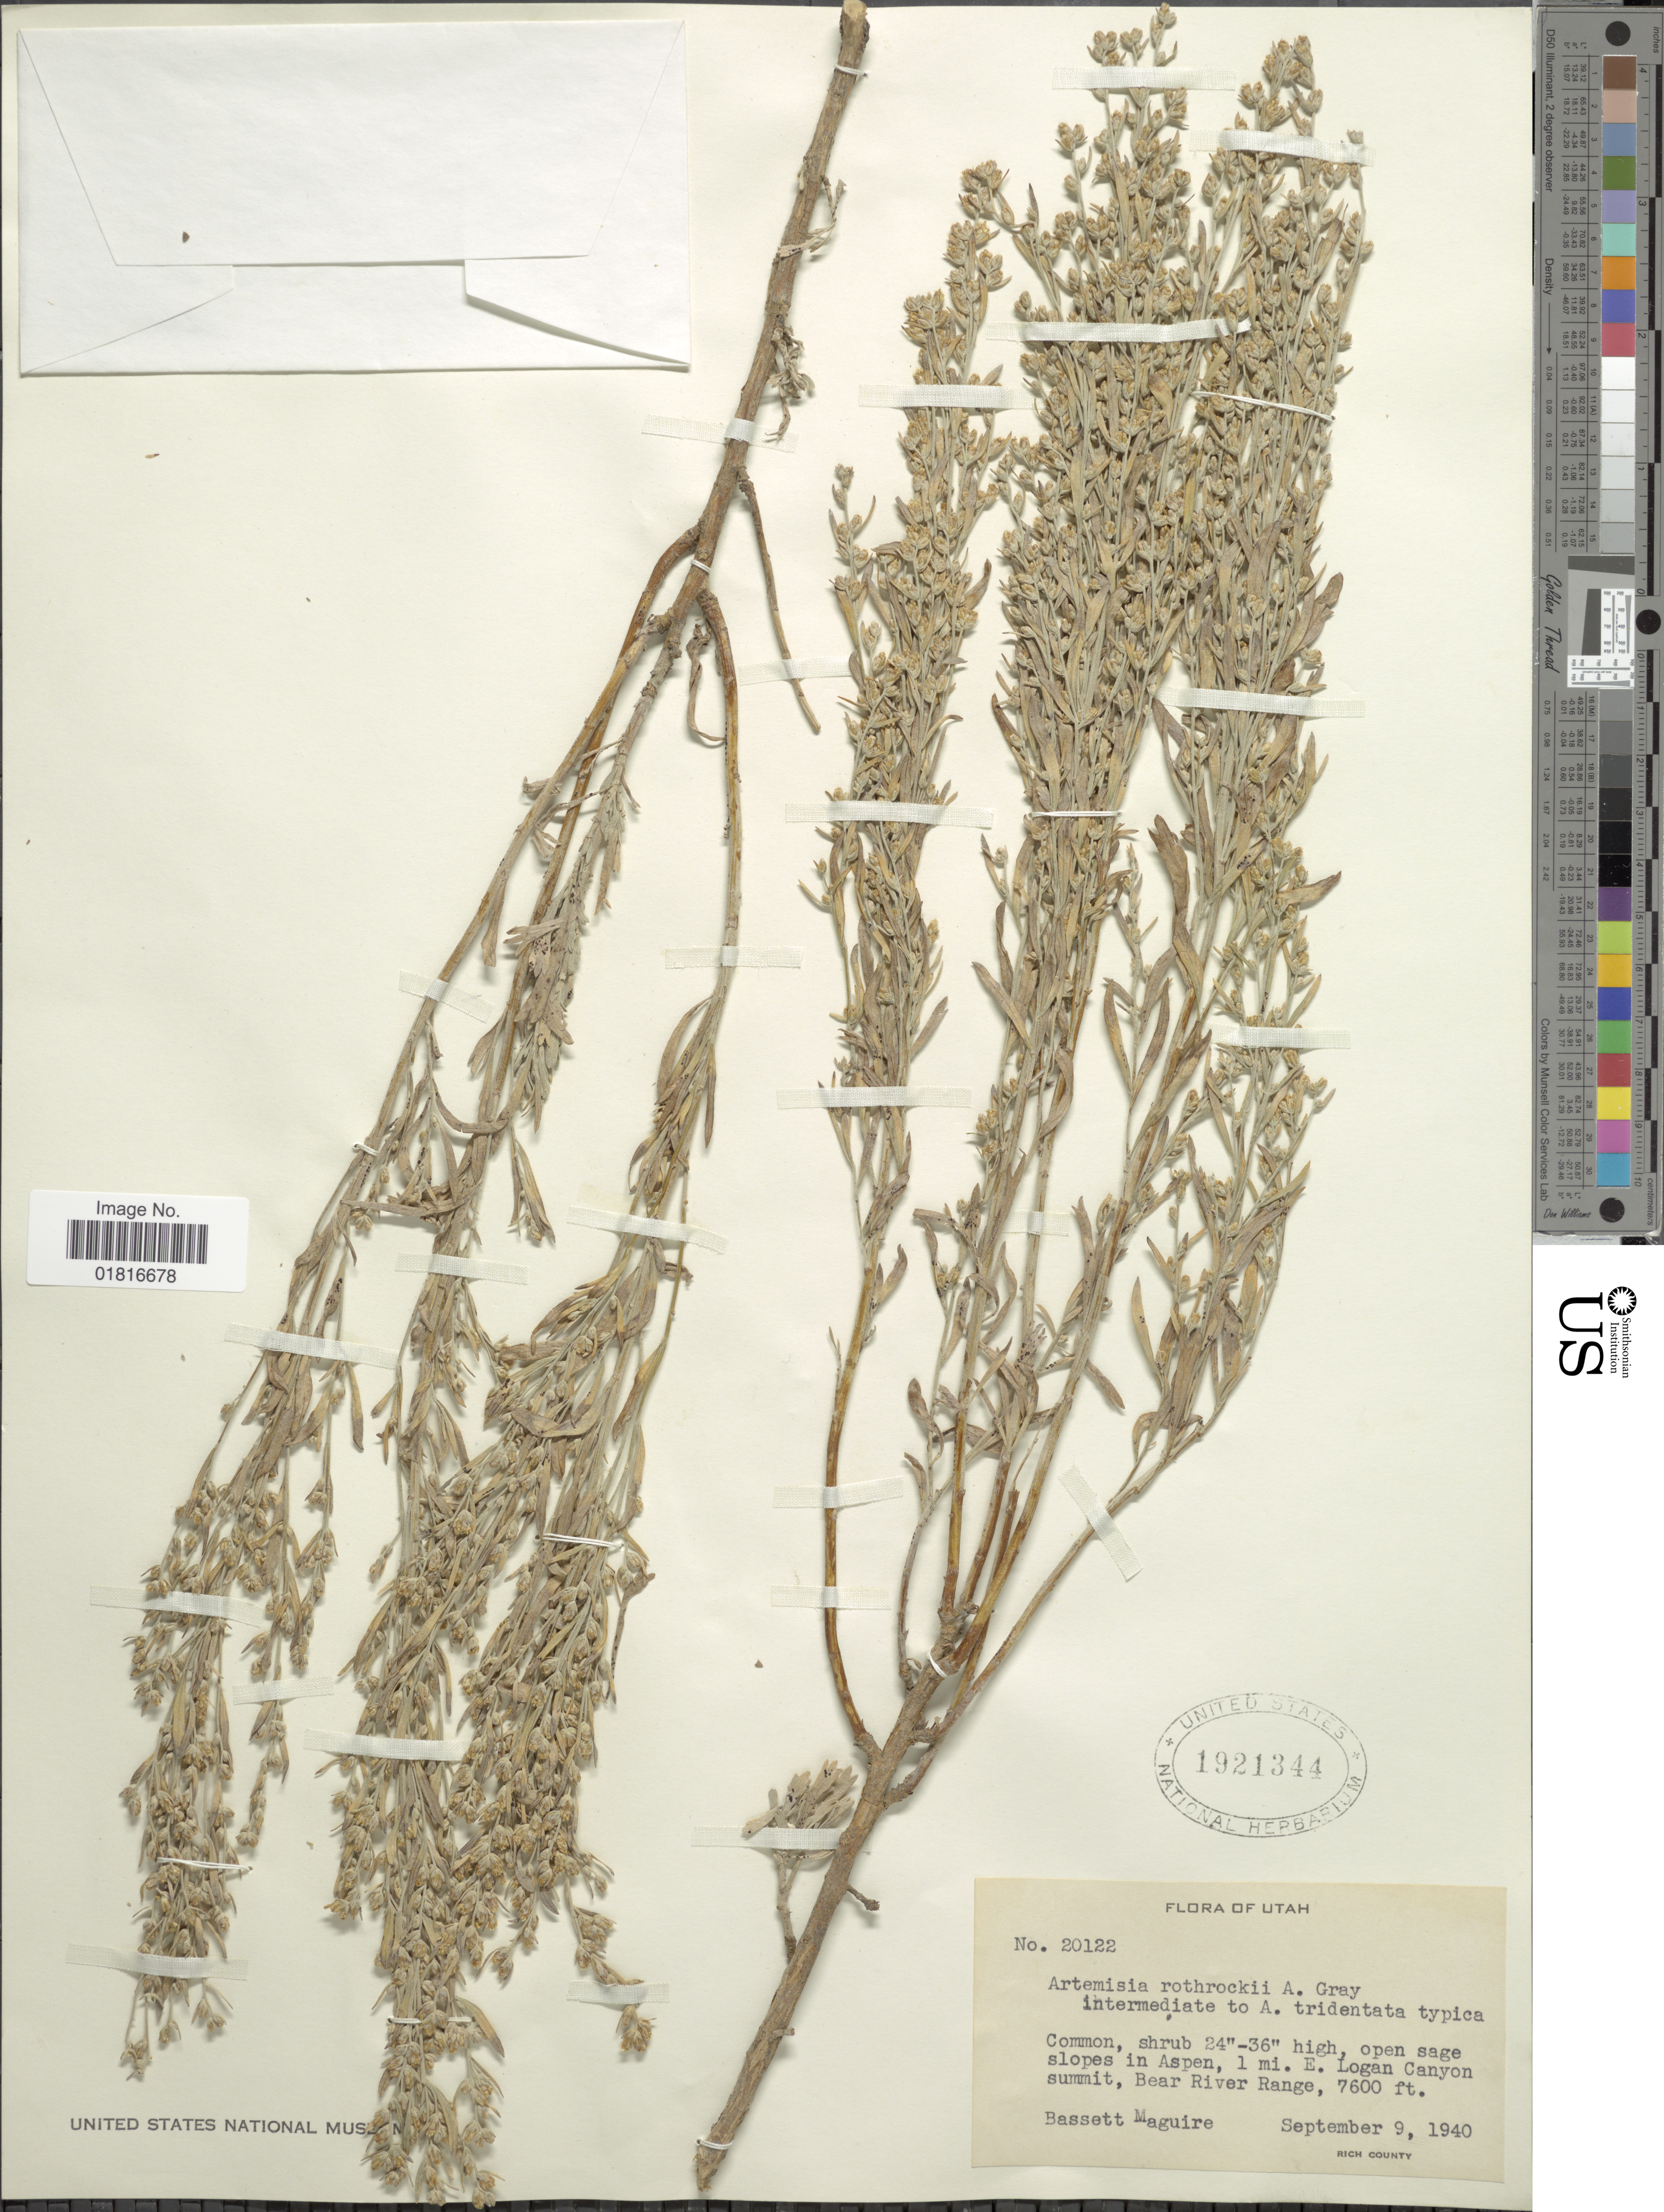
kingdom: Plantae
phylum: Tracheophyta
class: Magnoliopsida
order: Asterales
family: Asteraceae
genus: Artemisia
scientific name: Artemisia rothrockii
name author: A. Gray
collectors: B. Maguire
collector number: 20122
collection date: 1940-09-09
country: United States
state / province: Utah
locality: Open sage slopes in Aspen, 1 mi E Logan Canyon summit, Bear River Range, Rich County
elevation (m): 2316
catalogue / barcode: US 1921344